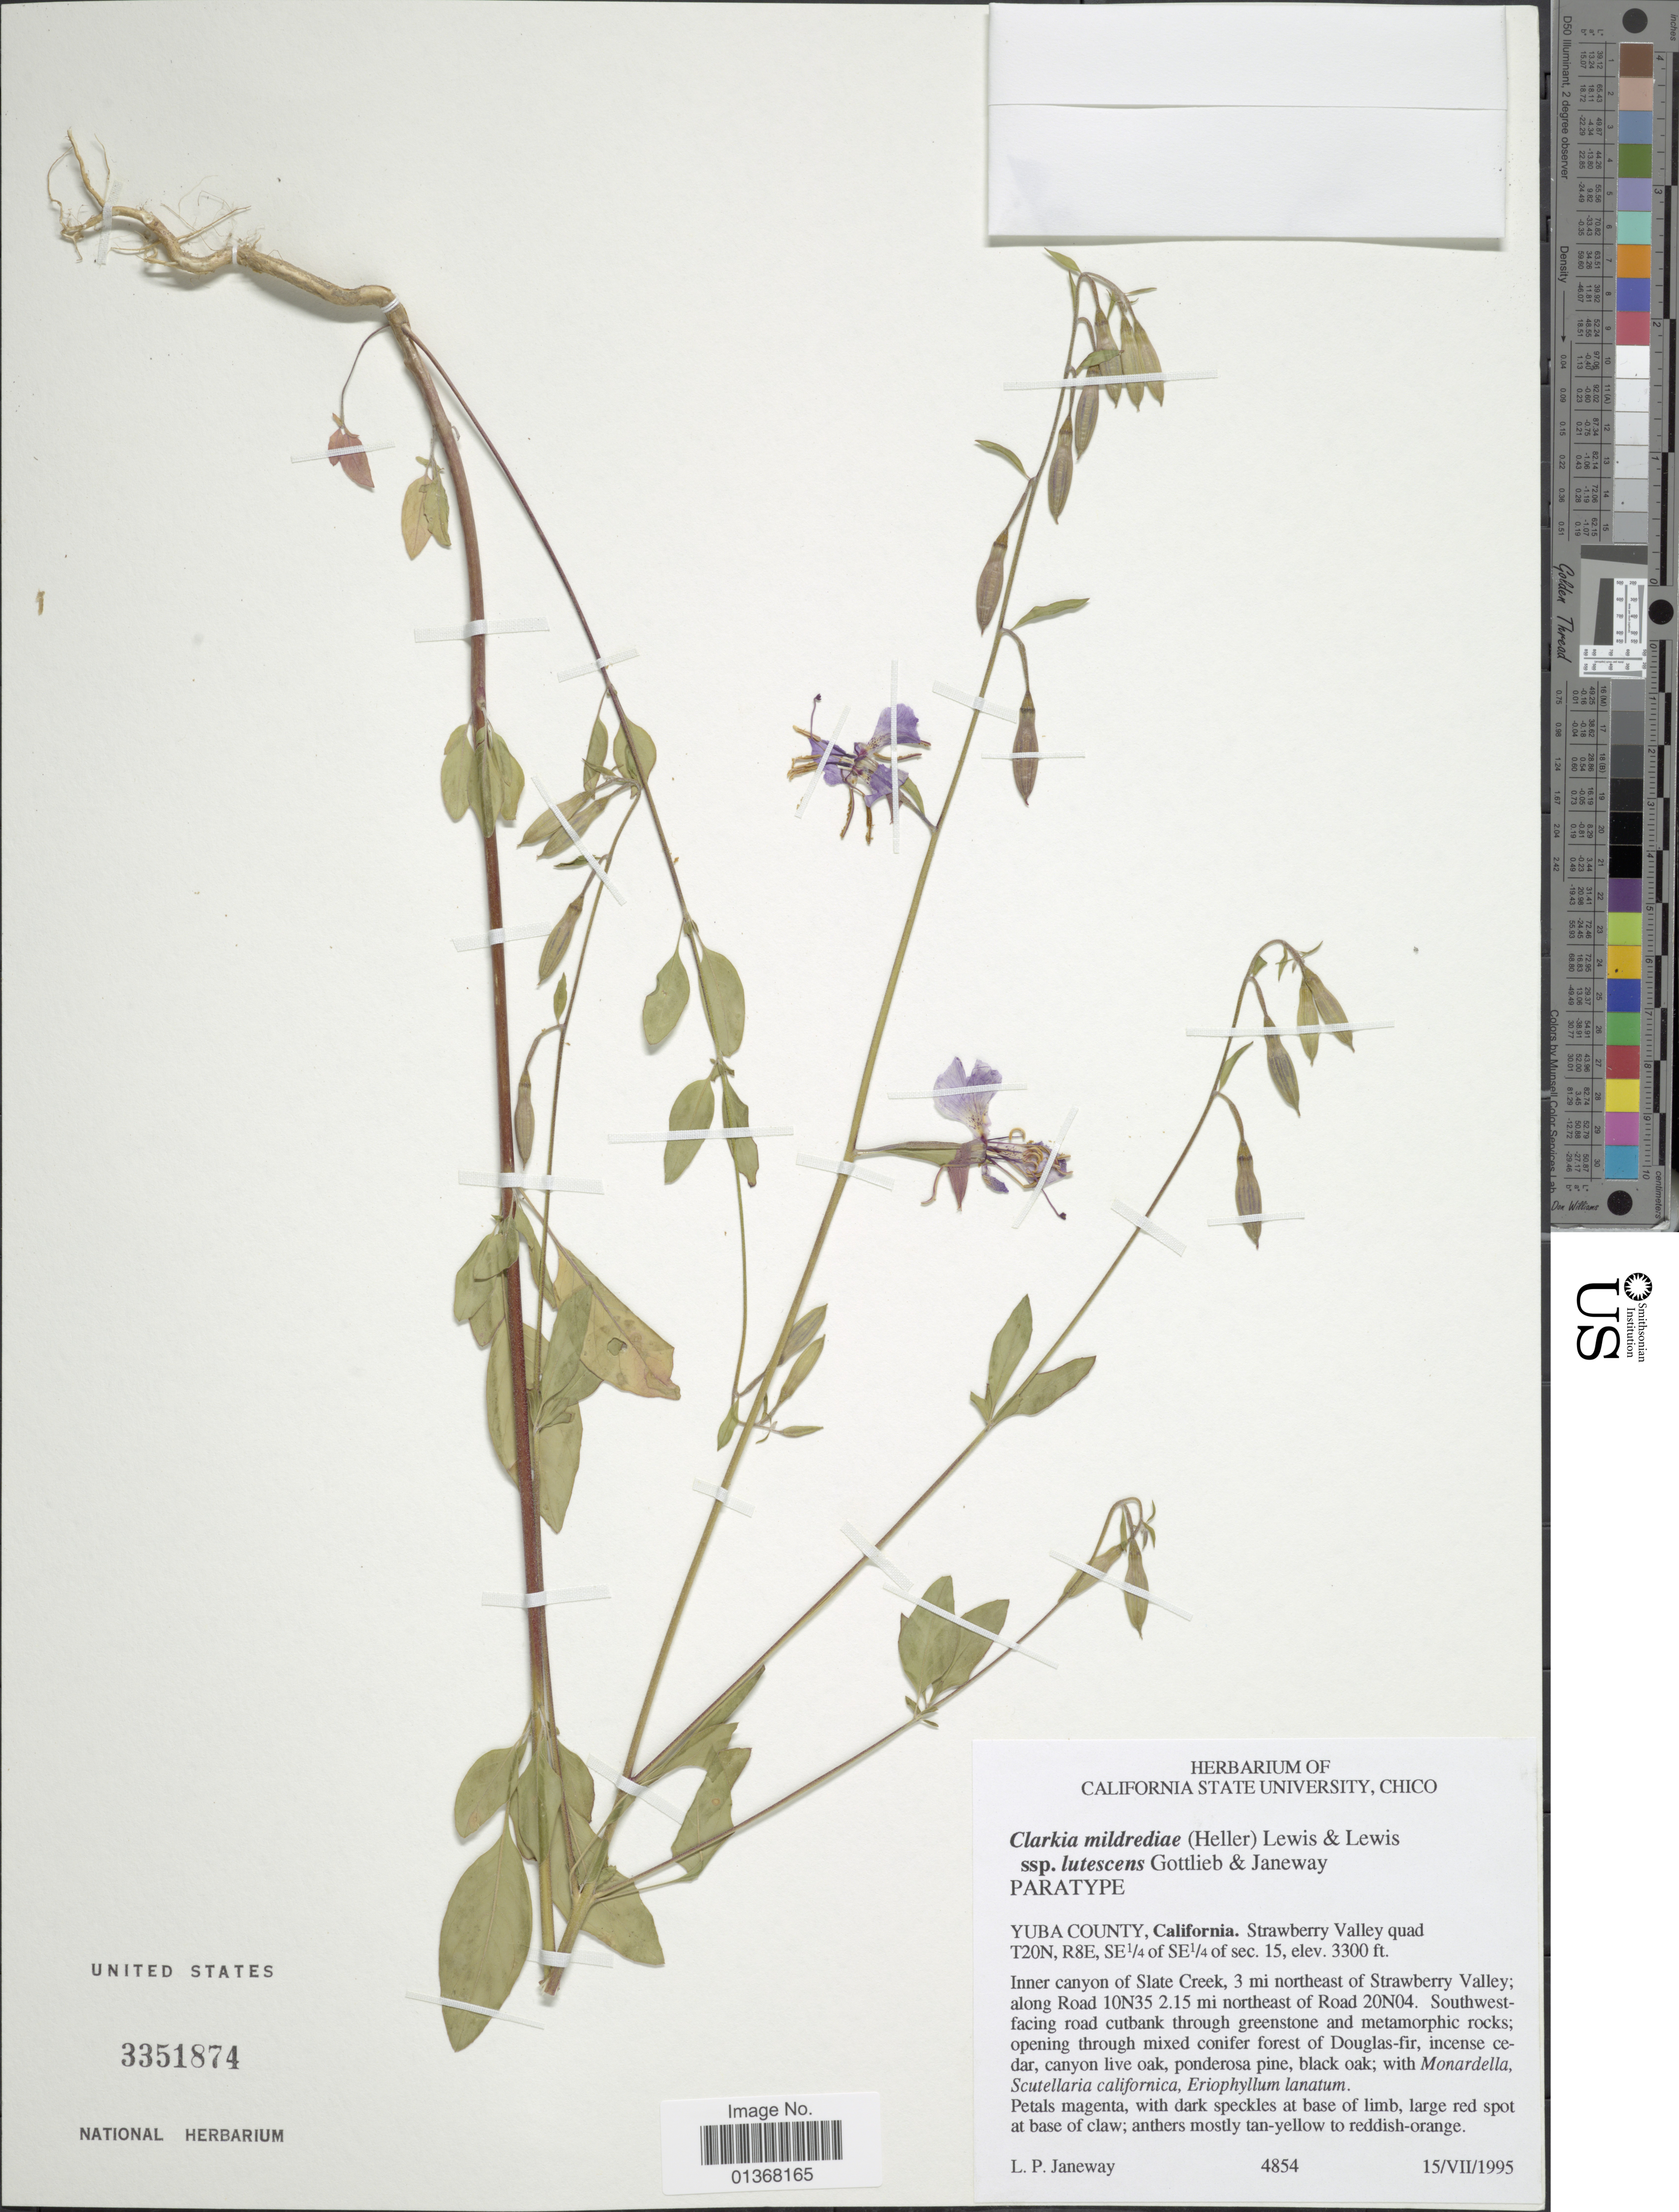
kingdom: Plantae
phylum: Tracheophyta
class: Magnoliopsida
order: Myrtales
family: Onagraceae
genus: Clarkia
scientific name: Clarkia mildrediae subsp. lutescens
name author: (A. Heller) Gottlieb & Janeway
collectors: L. P. Janeway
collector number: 4854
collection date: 1995-07-15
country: United States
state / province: California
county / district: Yuba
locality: Yuba County. Valley quad T20N, R8E, SE¼ of SE¼ of sec. 15. Strawberry Valley. Inner canyon of Slate Creek, 3 mi northeast of Strawberry Valley; along Road 10N35 2.15 mi northeast of Road 20N04.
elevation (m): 1006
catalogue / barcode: US 3351874